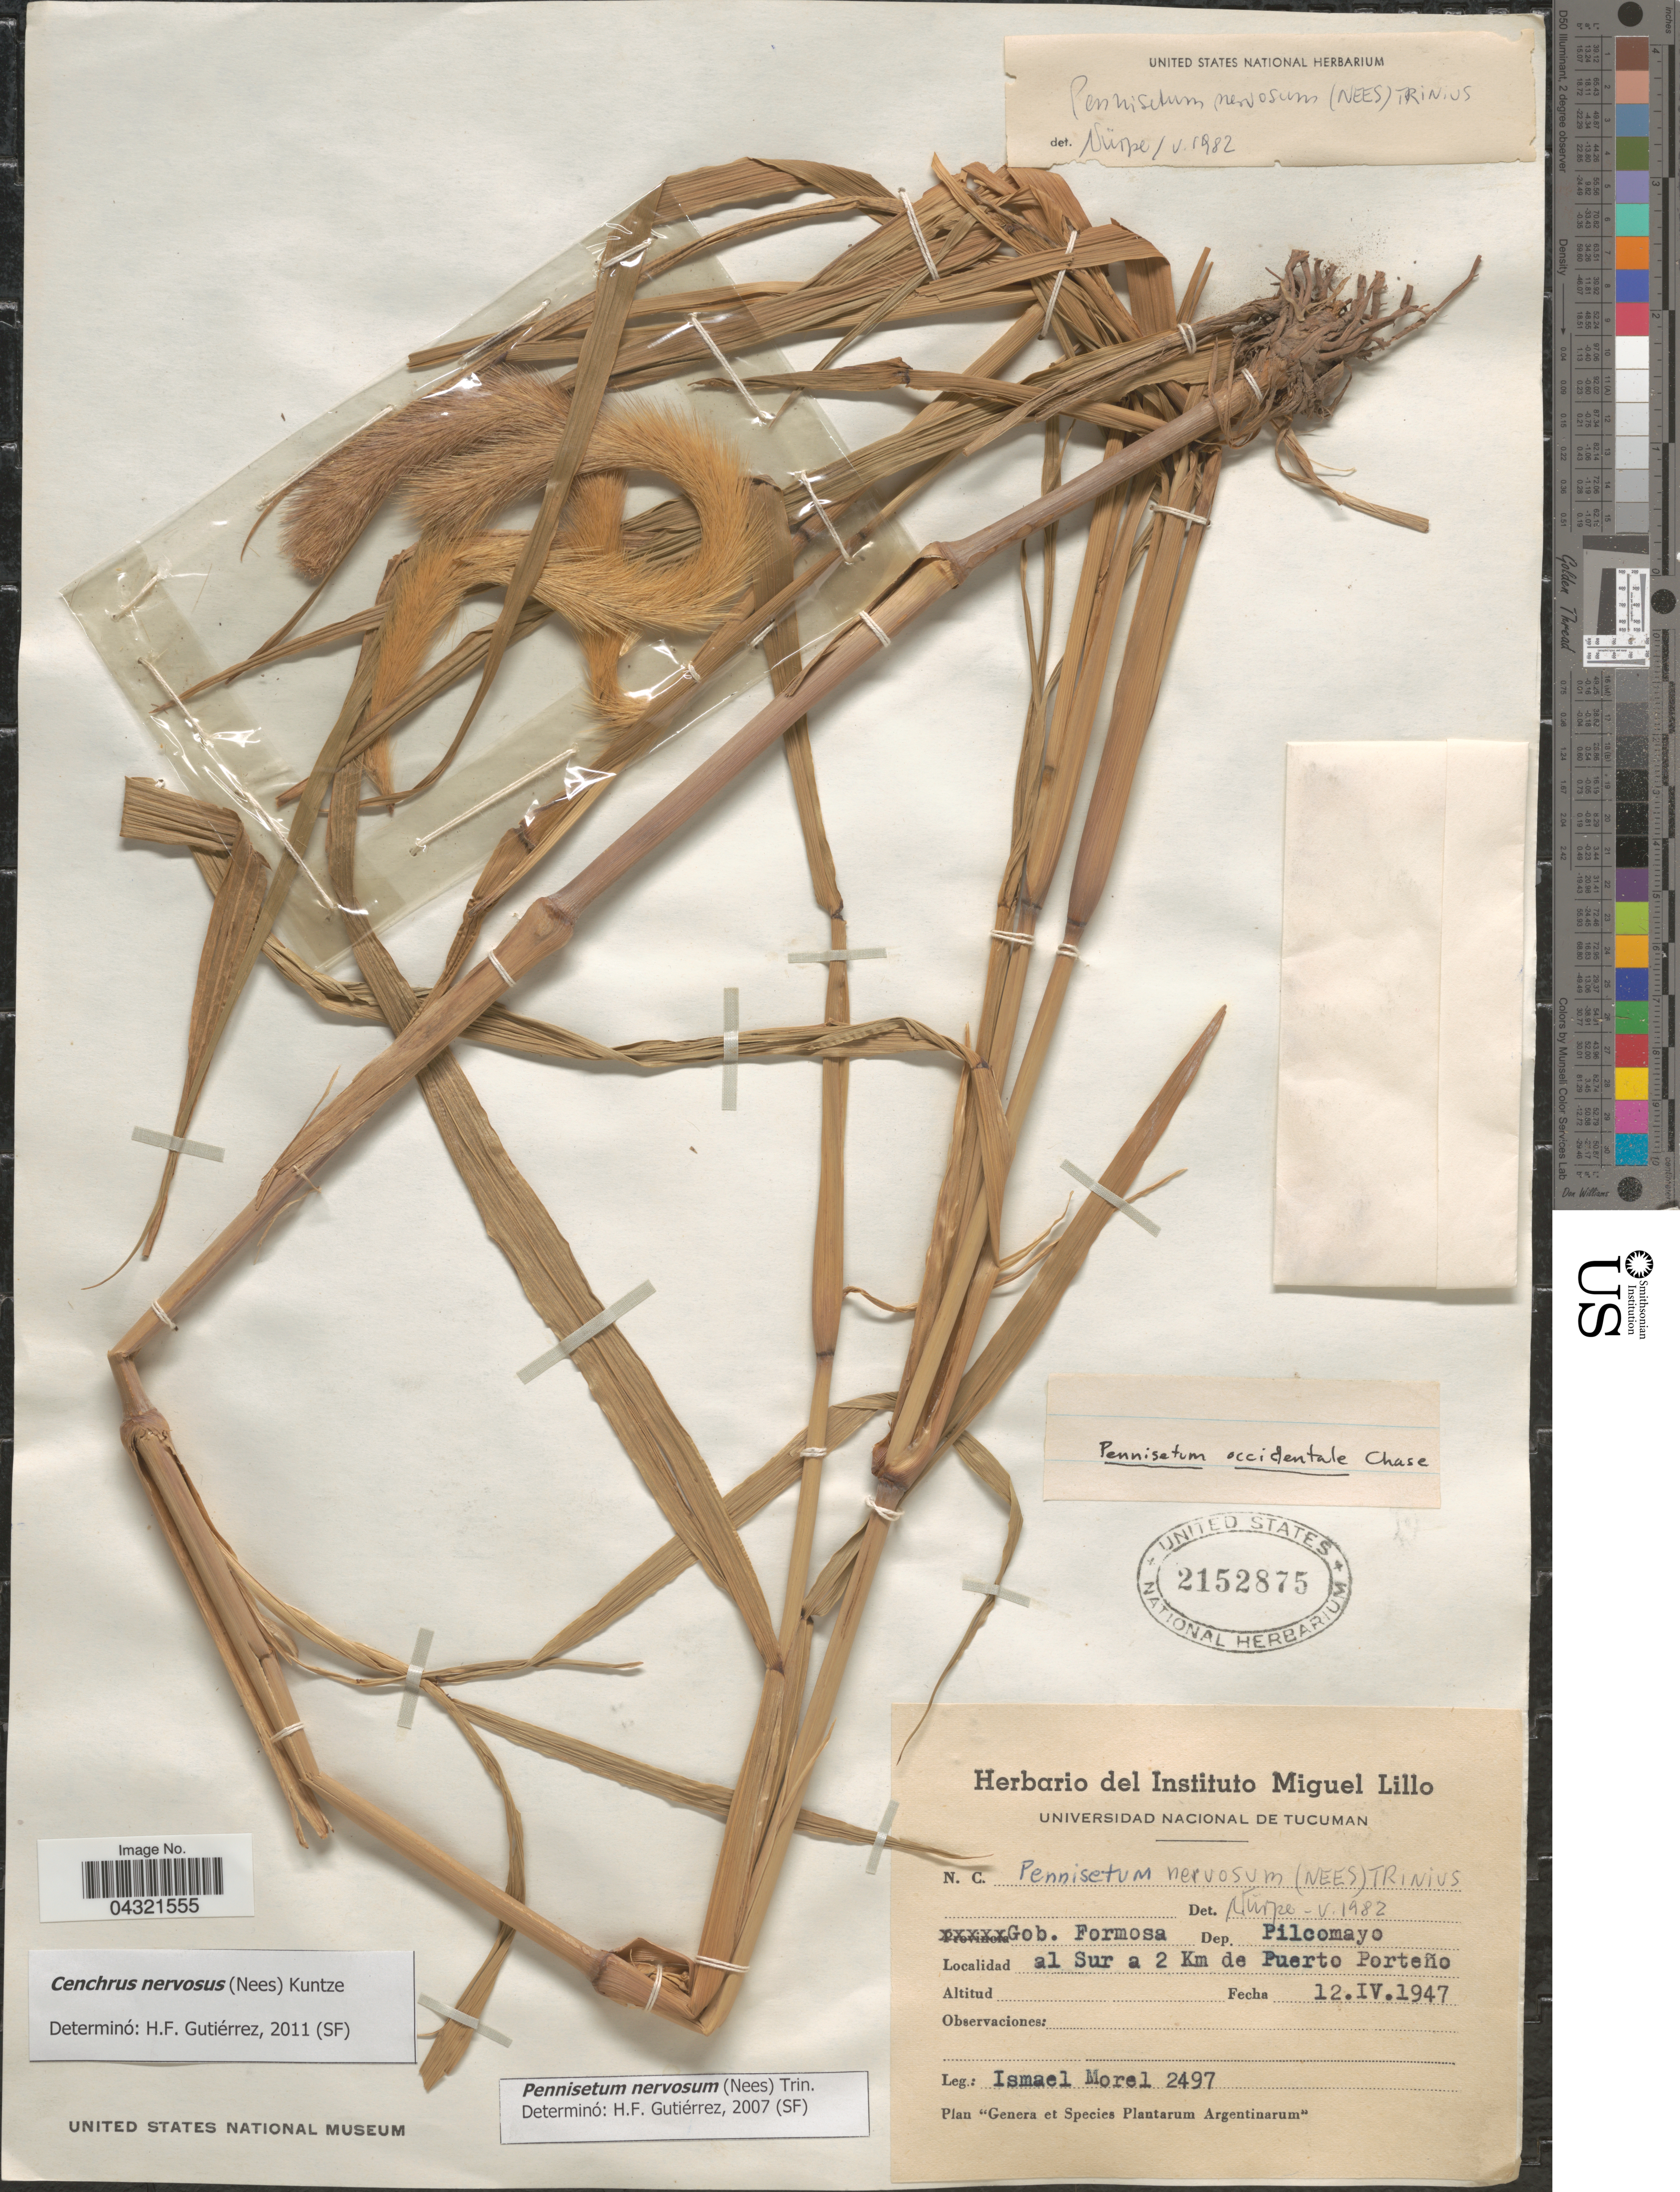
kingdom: Plantae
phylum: Tracheophyta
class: Liliopsida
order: Poales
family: Poaceae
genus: Cenchrus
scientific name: Cenchrus nervosus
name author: (Nees) Kuntze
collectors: I. Morel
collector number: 2497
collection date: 1947-04-12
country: Argentina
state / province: Formosa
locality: Gob. Formosa. Dep. Pilcomayo. Al Sur a 2 Km de Puerto Porteño.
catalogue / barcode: US 2152875